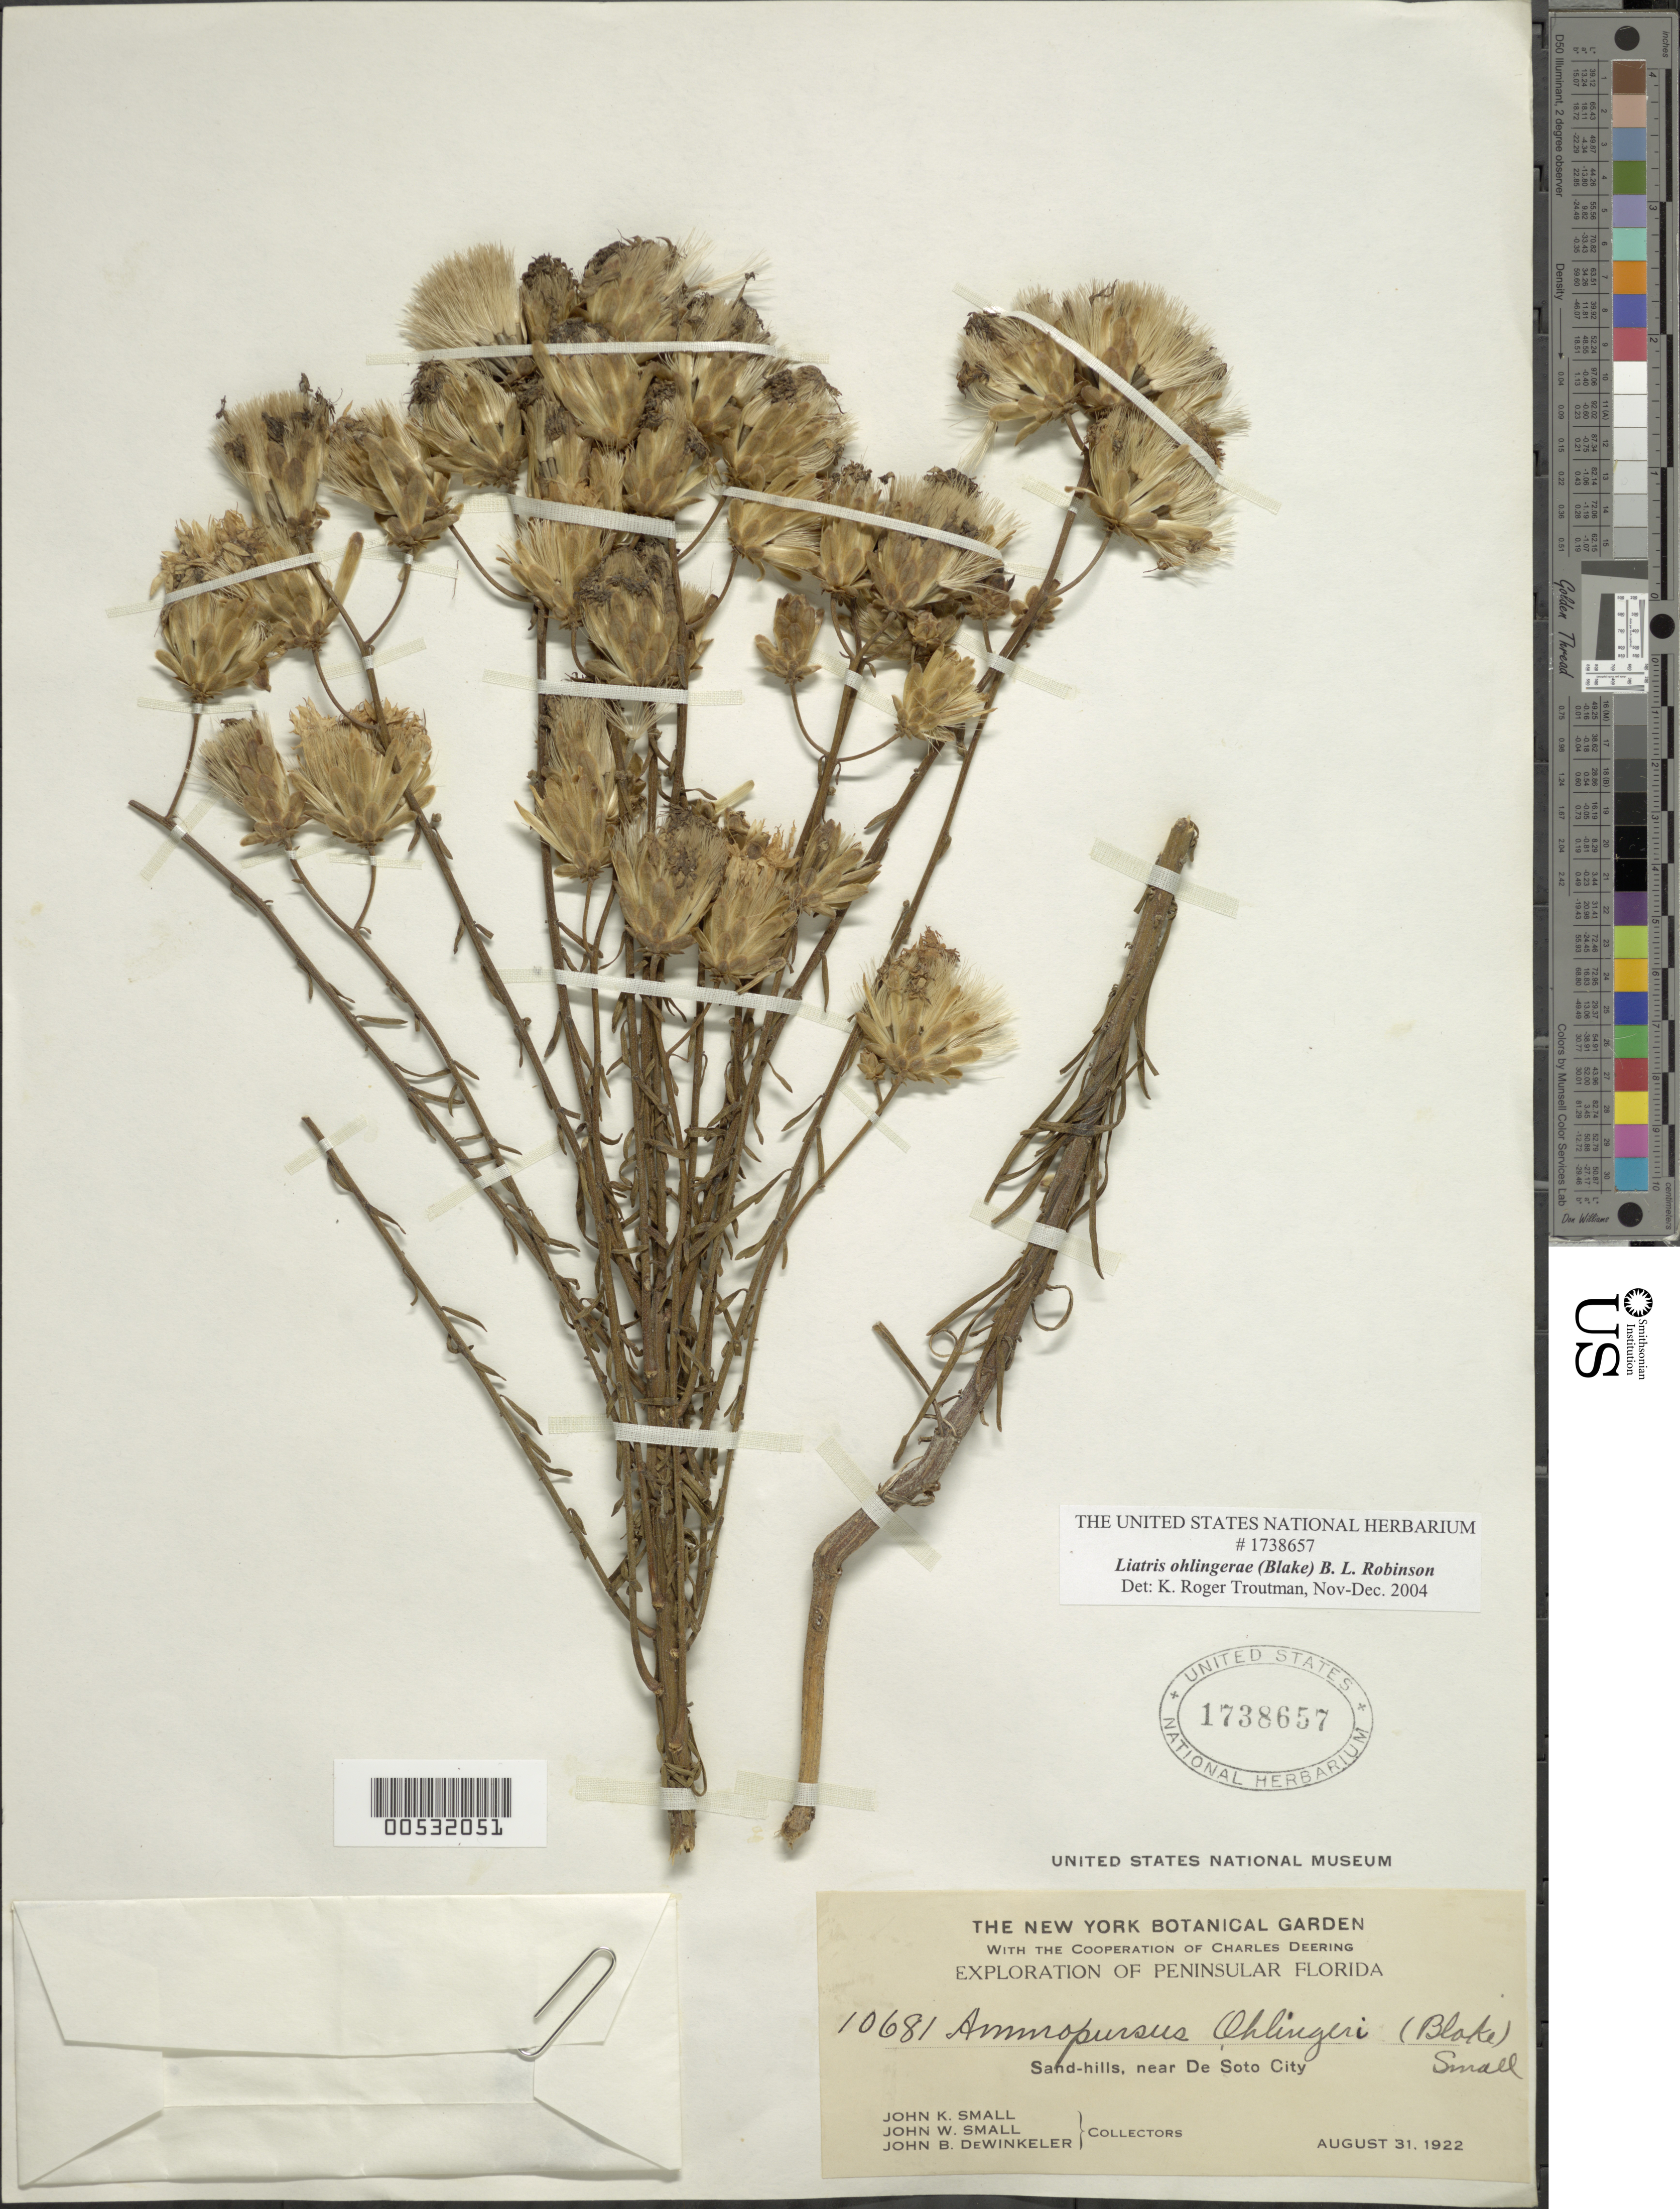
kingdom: Plantae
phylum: Tracheophyta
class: Magnoliopsida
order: Asterales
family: Asteraceae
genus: Liatris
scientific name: Liatris ohlingerae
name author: (S.F. Blake) B.L. Rob.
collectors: J. K. Small, J. Small & J. Dewinkeler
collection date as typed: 31 Aug 1922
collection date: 1922-08-31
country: United States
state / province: Florida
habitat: Sand-hills.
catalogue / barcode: US 1738657